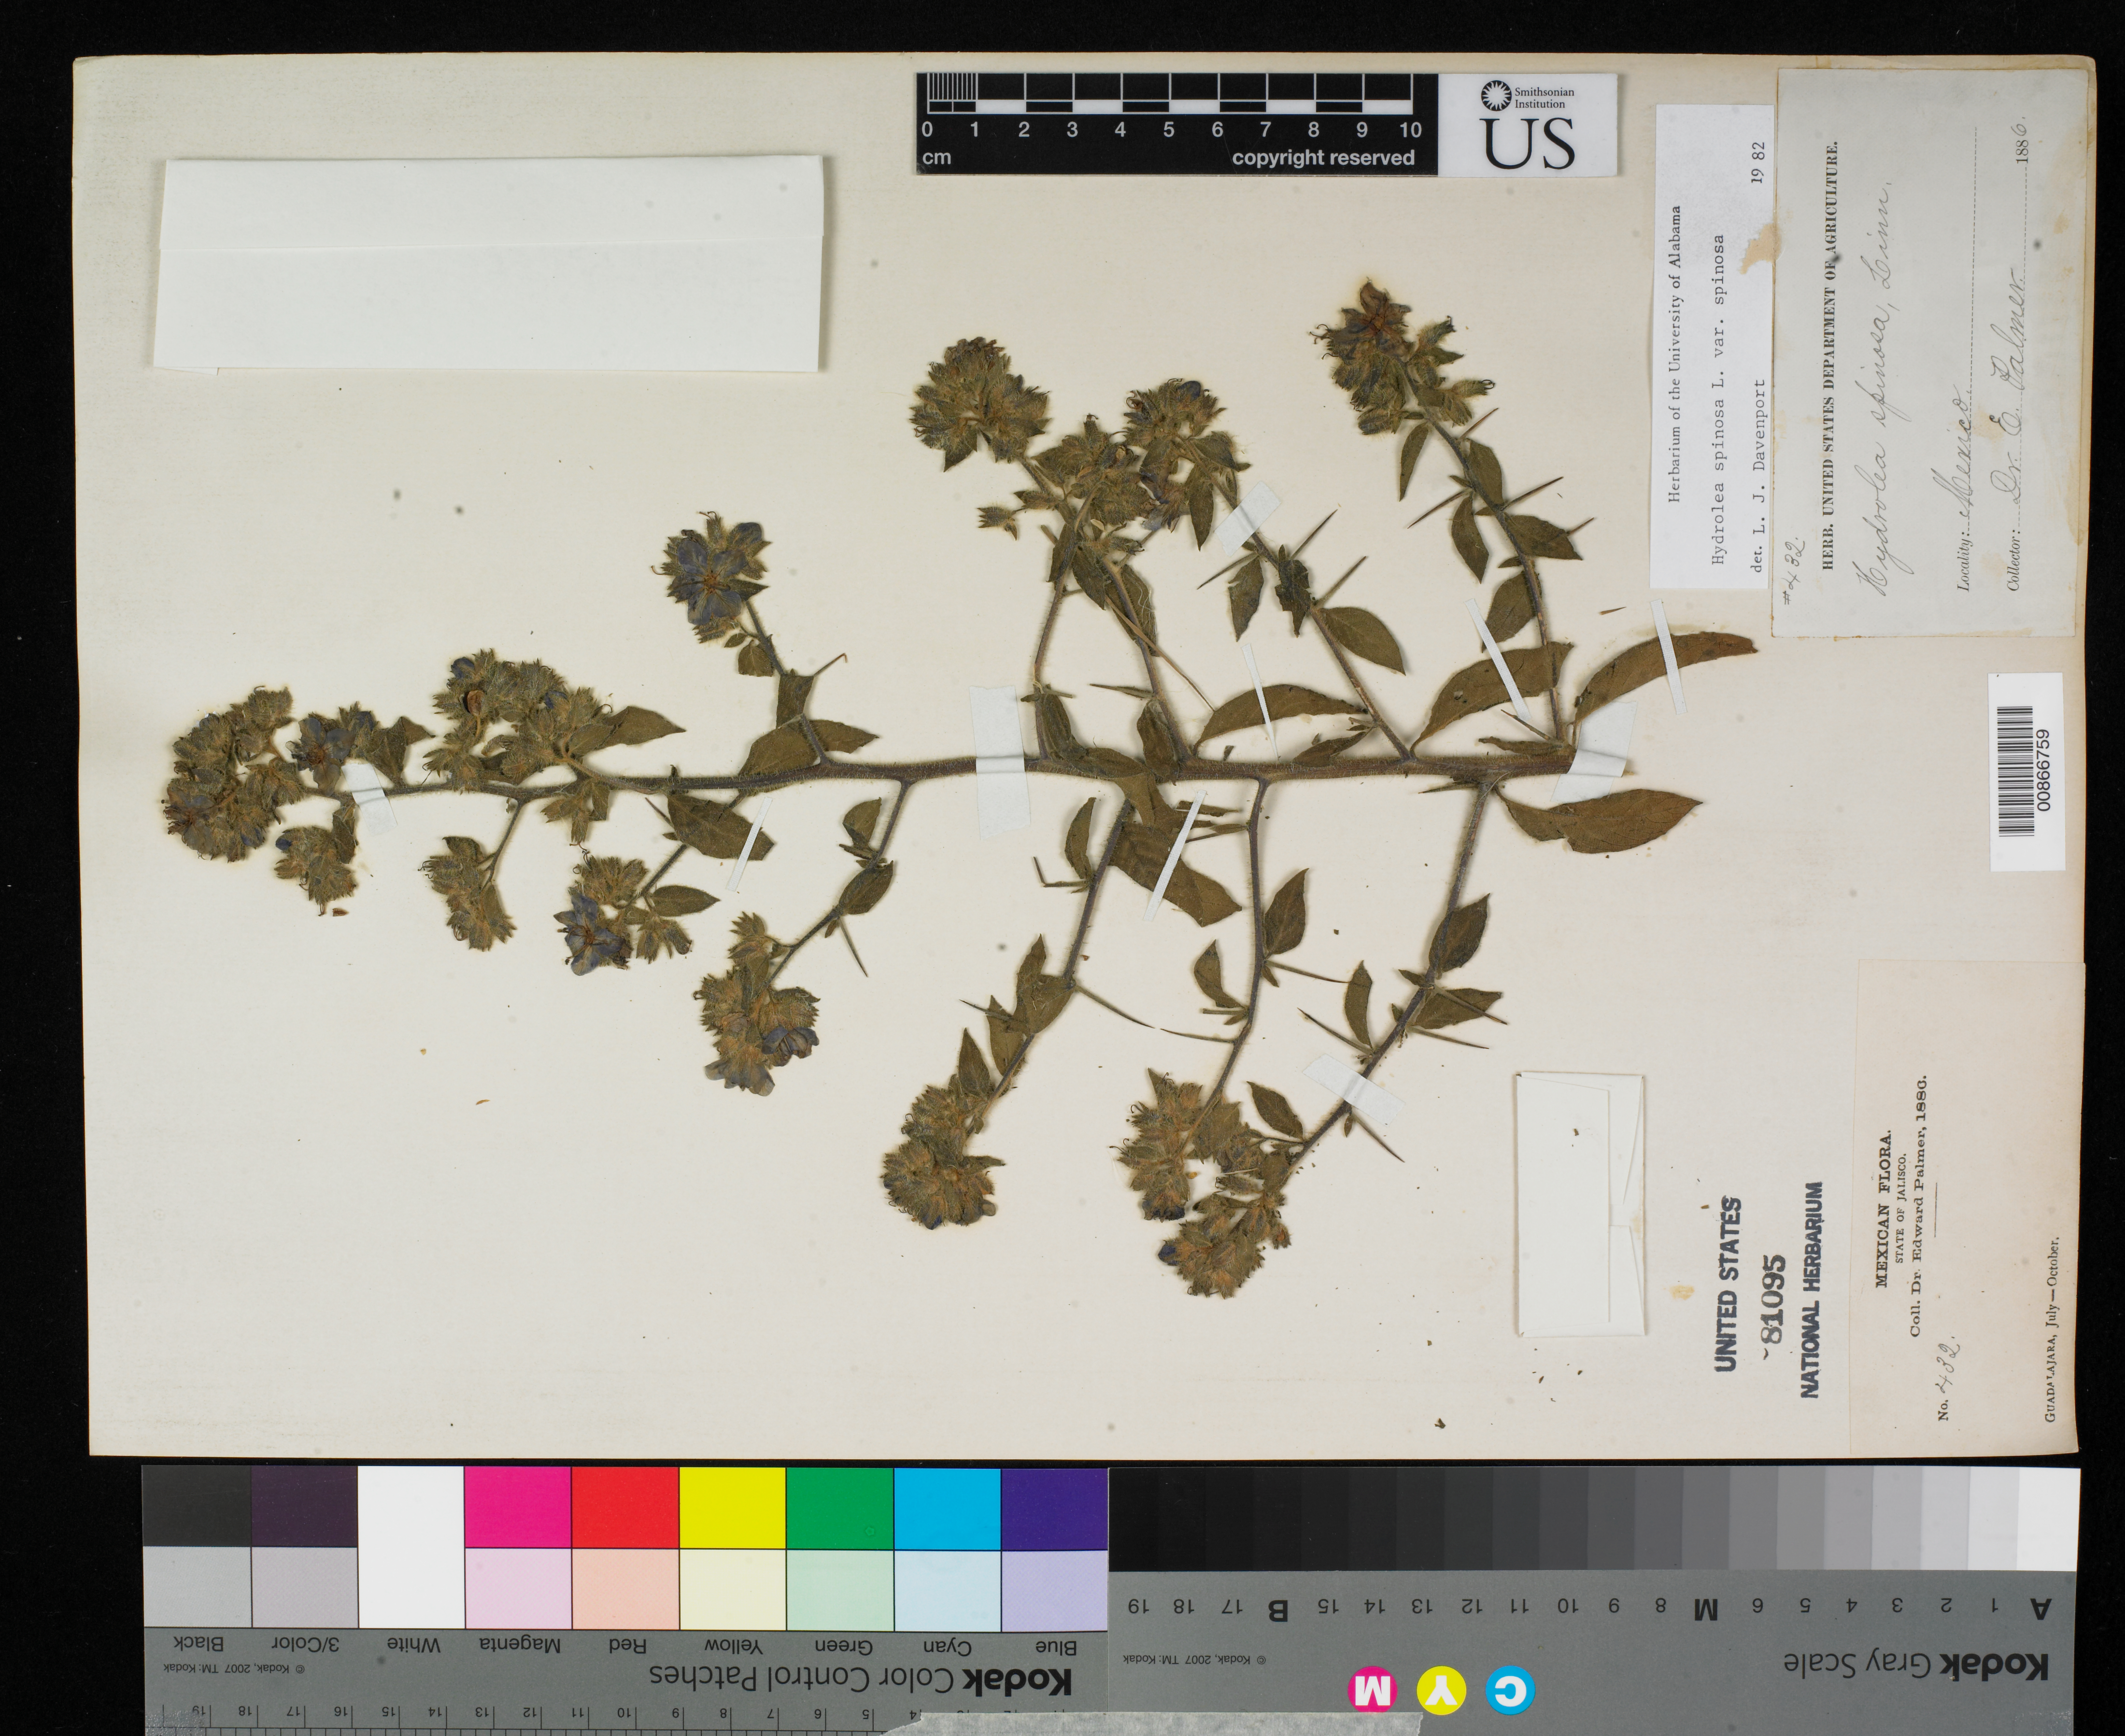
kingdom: Plantae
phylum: Tracheophyta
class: Magnoliopsida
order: Solanales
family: Hydroleaceae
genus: Hydrolea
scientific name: Hydrolea spinosa var. spinosa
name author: L.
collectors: E. Palmer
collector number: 432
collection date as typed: Jul 1886 to -- Oct 1886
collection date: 1886-07/1886-10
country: Mexico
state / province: Jalisco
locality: Guadalajara, Jalisco.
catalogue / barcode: US 81095